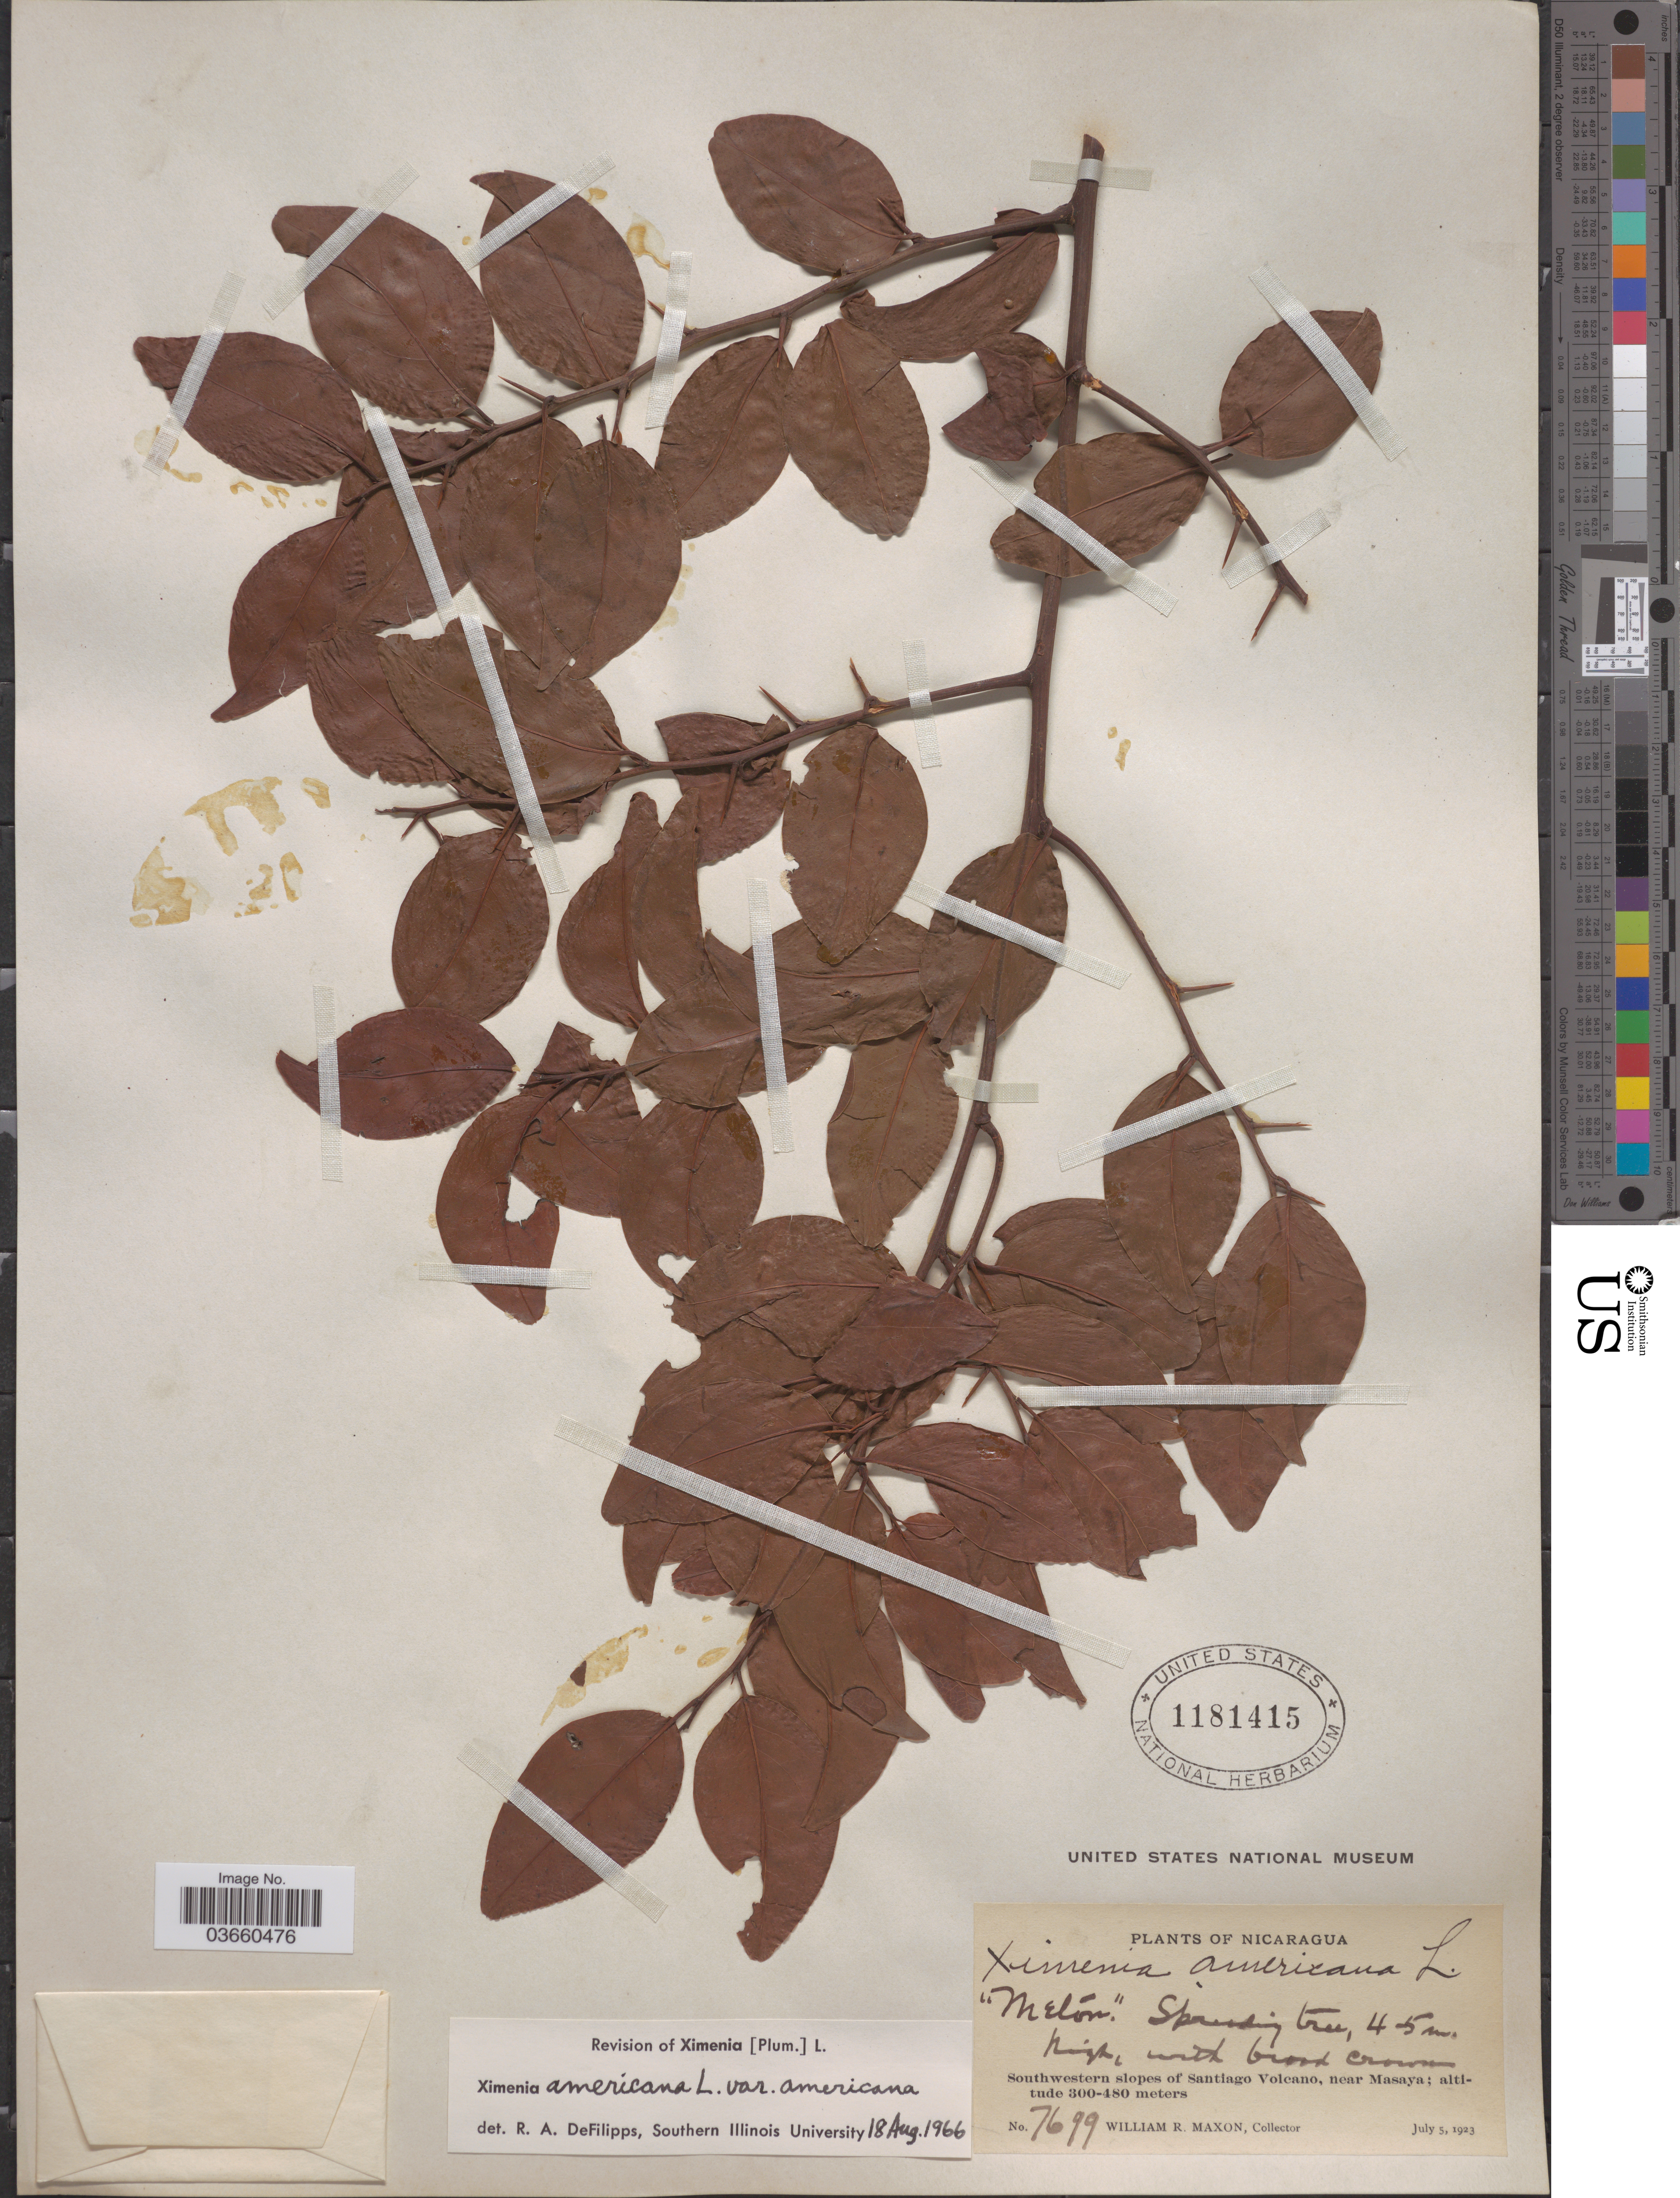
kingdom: Plantae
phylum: Tracheophyta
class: Magnoliopsida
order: Santalales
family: Ximeniaceae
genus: Ximenia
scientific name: Ximenia americana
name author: L.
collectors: W. R. Maxon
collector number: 7699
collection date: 1923-07-05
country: Nicaragua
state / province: Masaya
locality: Southwestern slopes of Santiago Volcano, near Masaya.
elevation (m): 300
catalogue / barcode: US 1181415